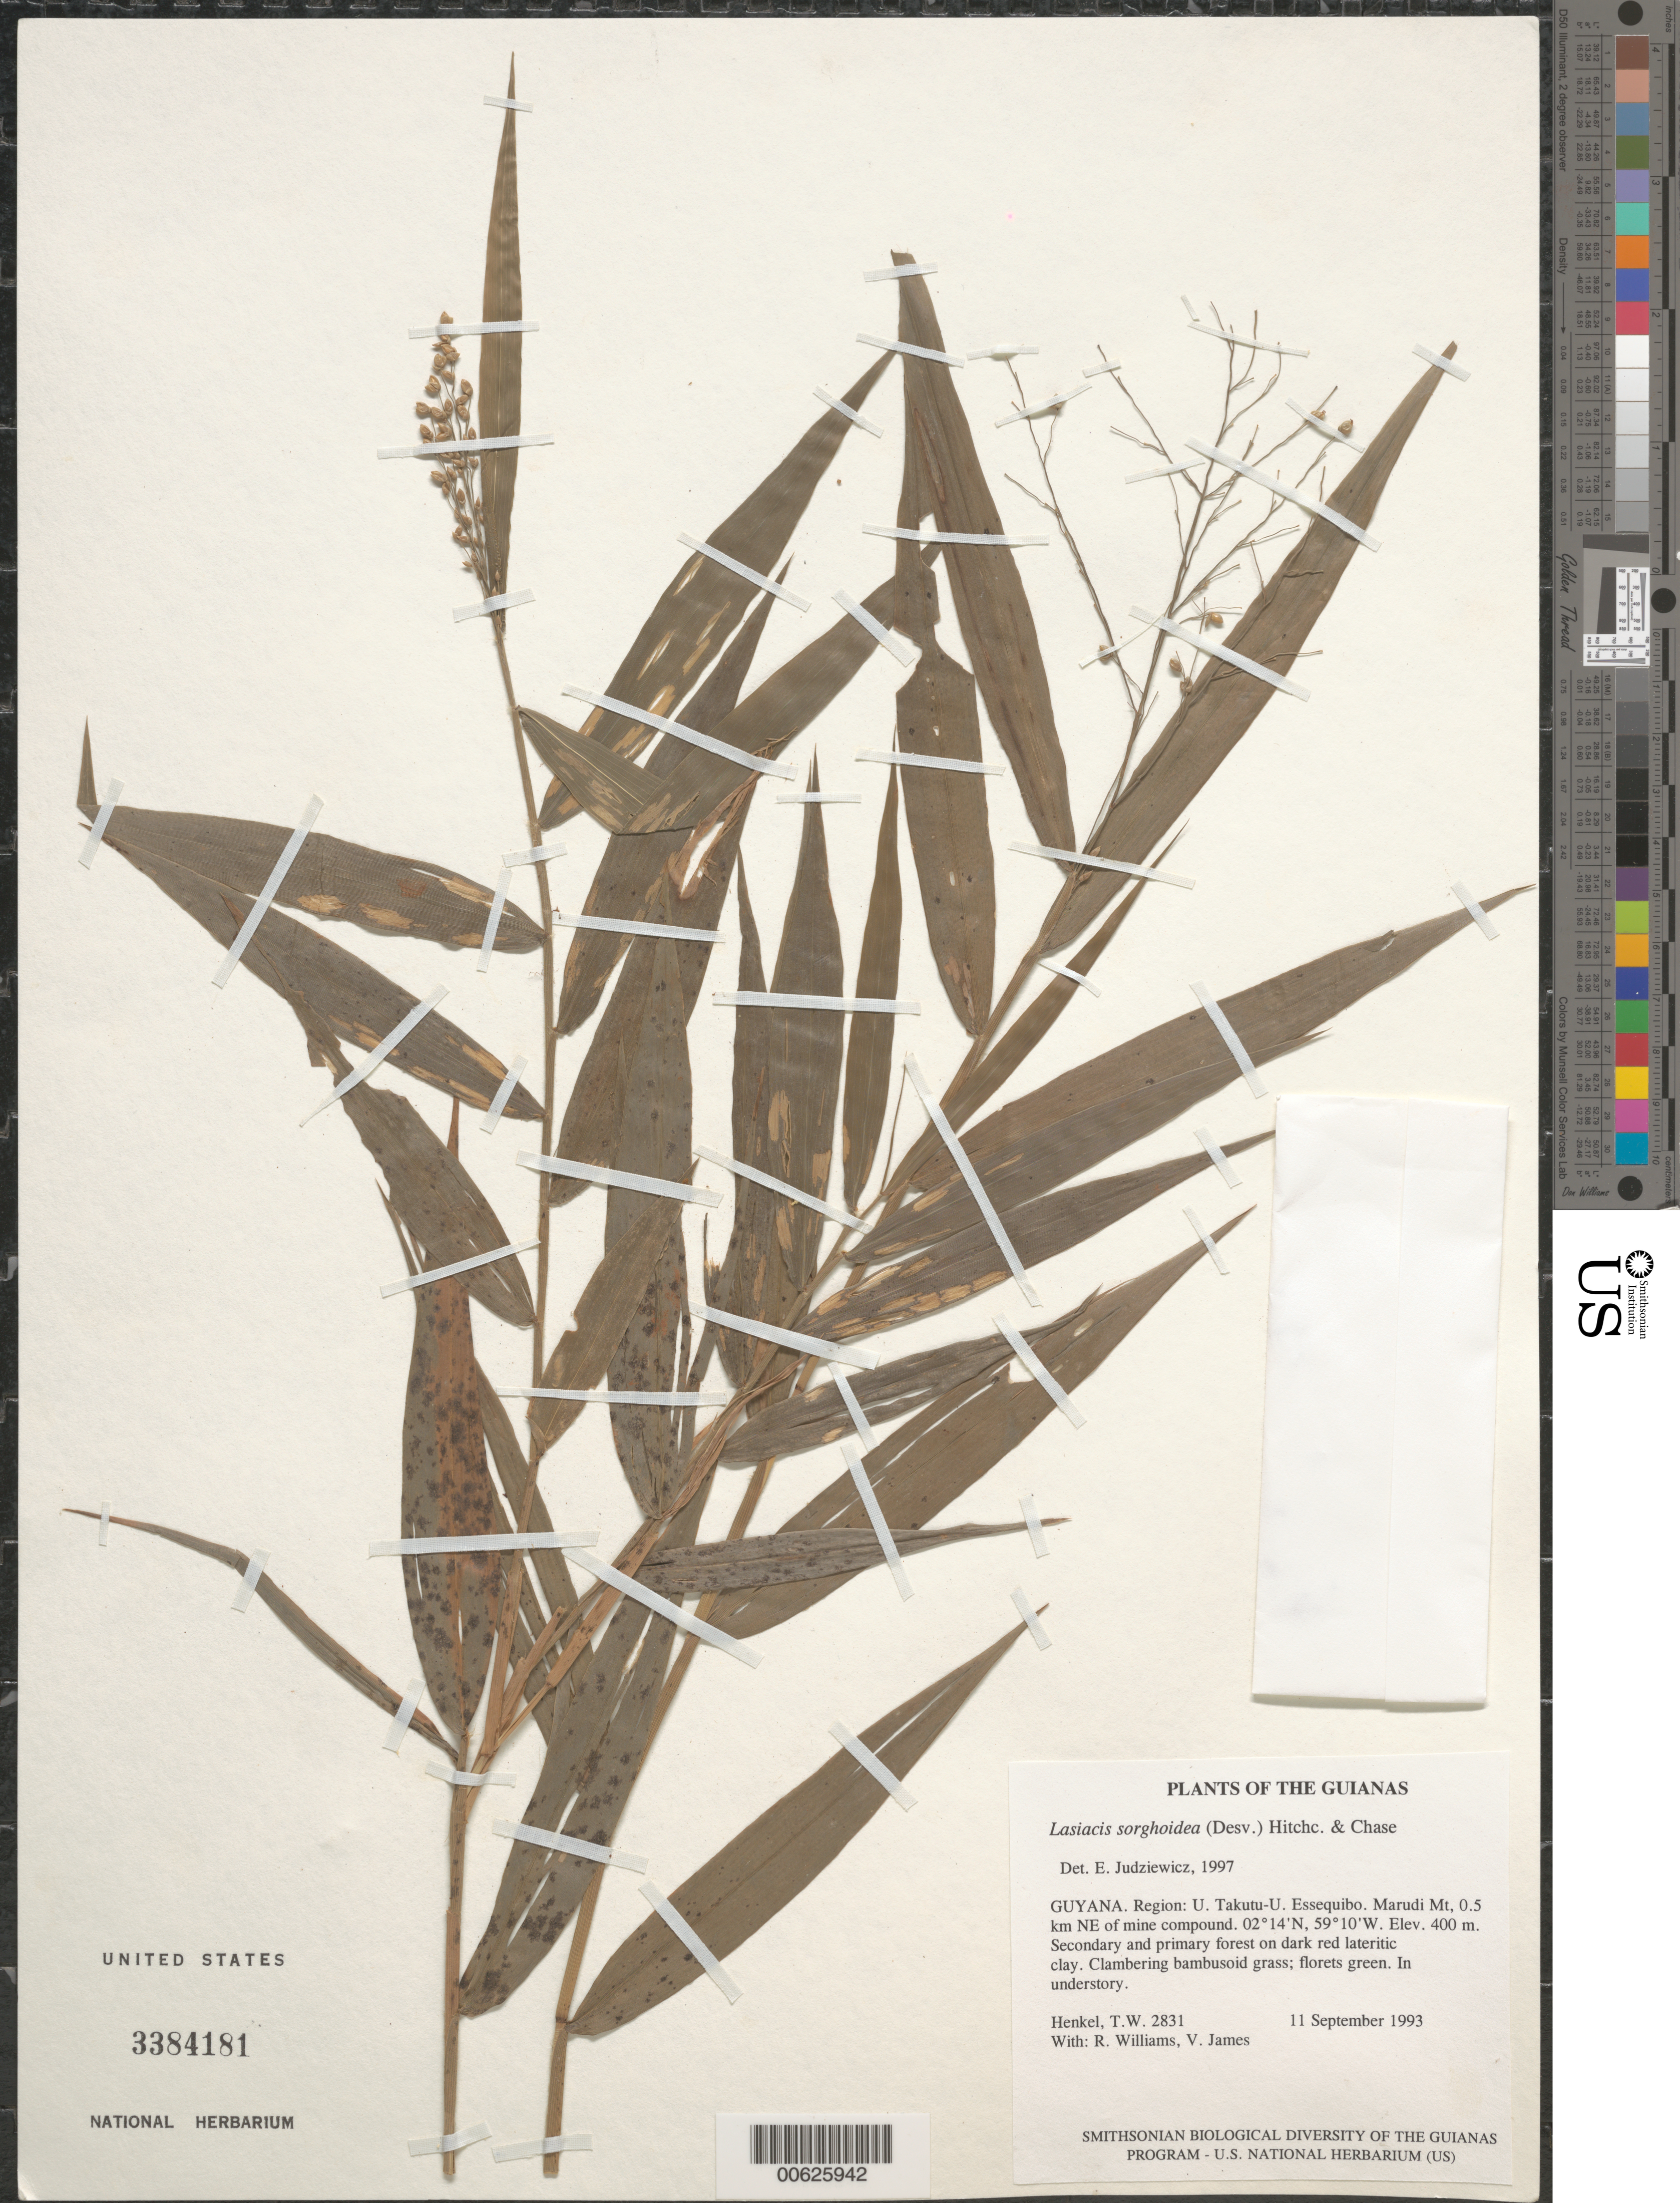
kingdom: Plantae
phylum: Tracheophyta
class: Liliopsida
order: Poales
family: Poaceae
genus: Lasiacis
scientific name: Lasiacis sorghoidea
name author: (Desv. ex Ham.) Hitchc. & Chase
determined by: Judziewicz, E. J.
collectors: T. Henkel, R. Williams & V. James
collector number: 2831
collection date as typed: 11 September 1993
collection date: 1993-09-11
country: Guyana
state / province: U. Takutu-U. Essequibo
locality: Marudi Mt, 0.5 km NE of mine compound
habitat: Secondary and primary forest on dark red lateritic clay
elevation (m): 400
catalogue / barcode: US 3384181